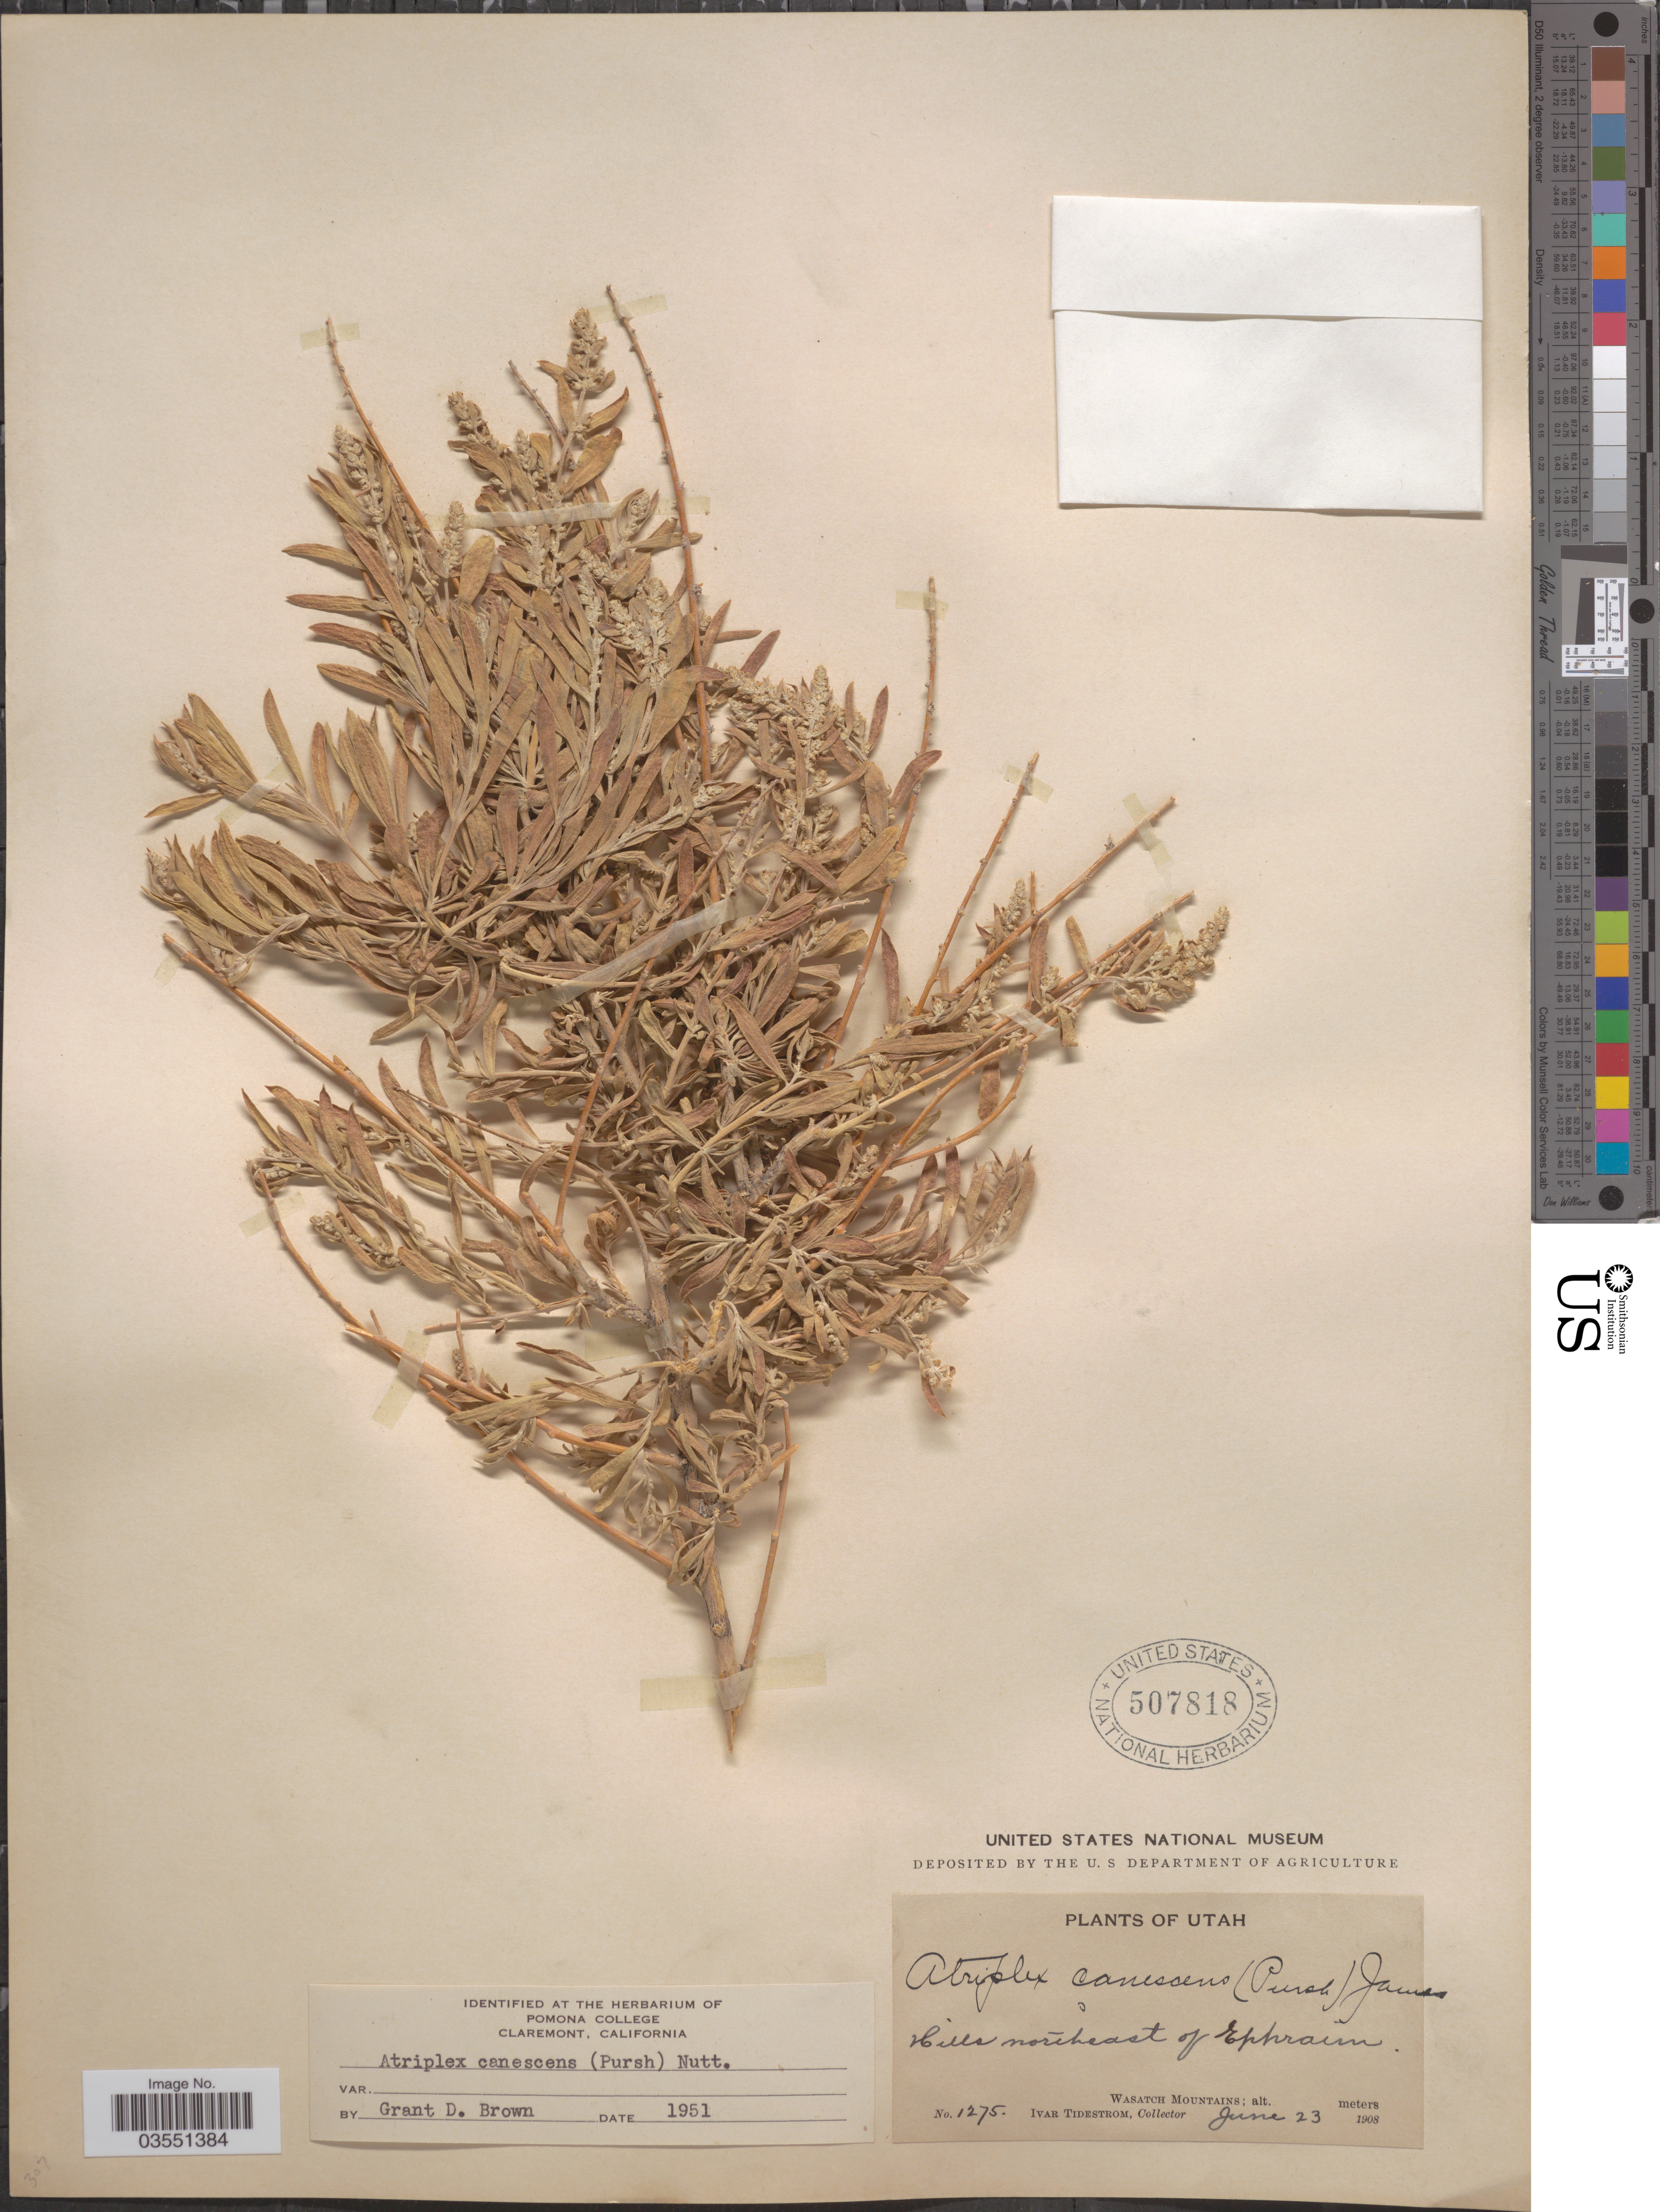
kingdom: Plantae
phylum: Tracheophyta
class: Magnoliopsida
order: Caryophyllales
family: Amaranthaceae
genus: Atriplex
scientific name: Atriplex canescens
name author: (Pursh) Nutt.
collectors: I. F. Tidestrom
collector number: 1275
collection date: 1908-06-23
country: United States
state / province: Utah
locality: Hills northeast of Ephraim. Wasatch Mountains.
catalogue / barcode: US 507818